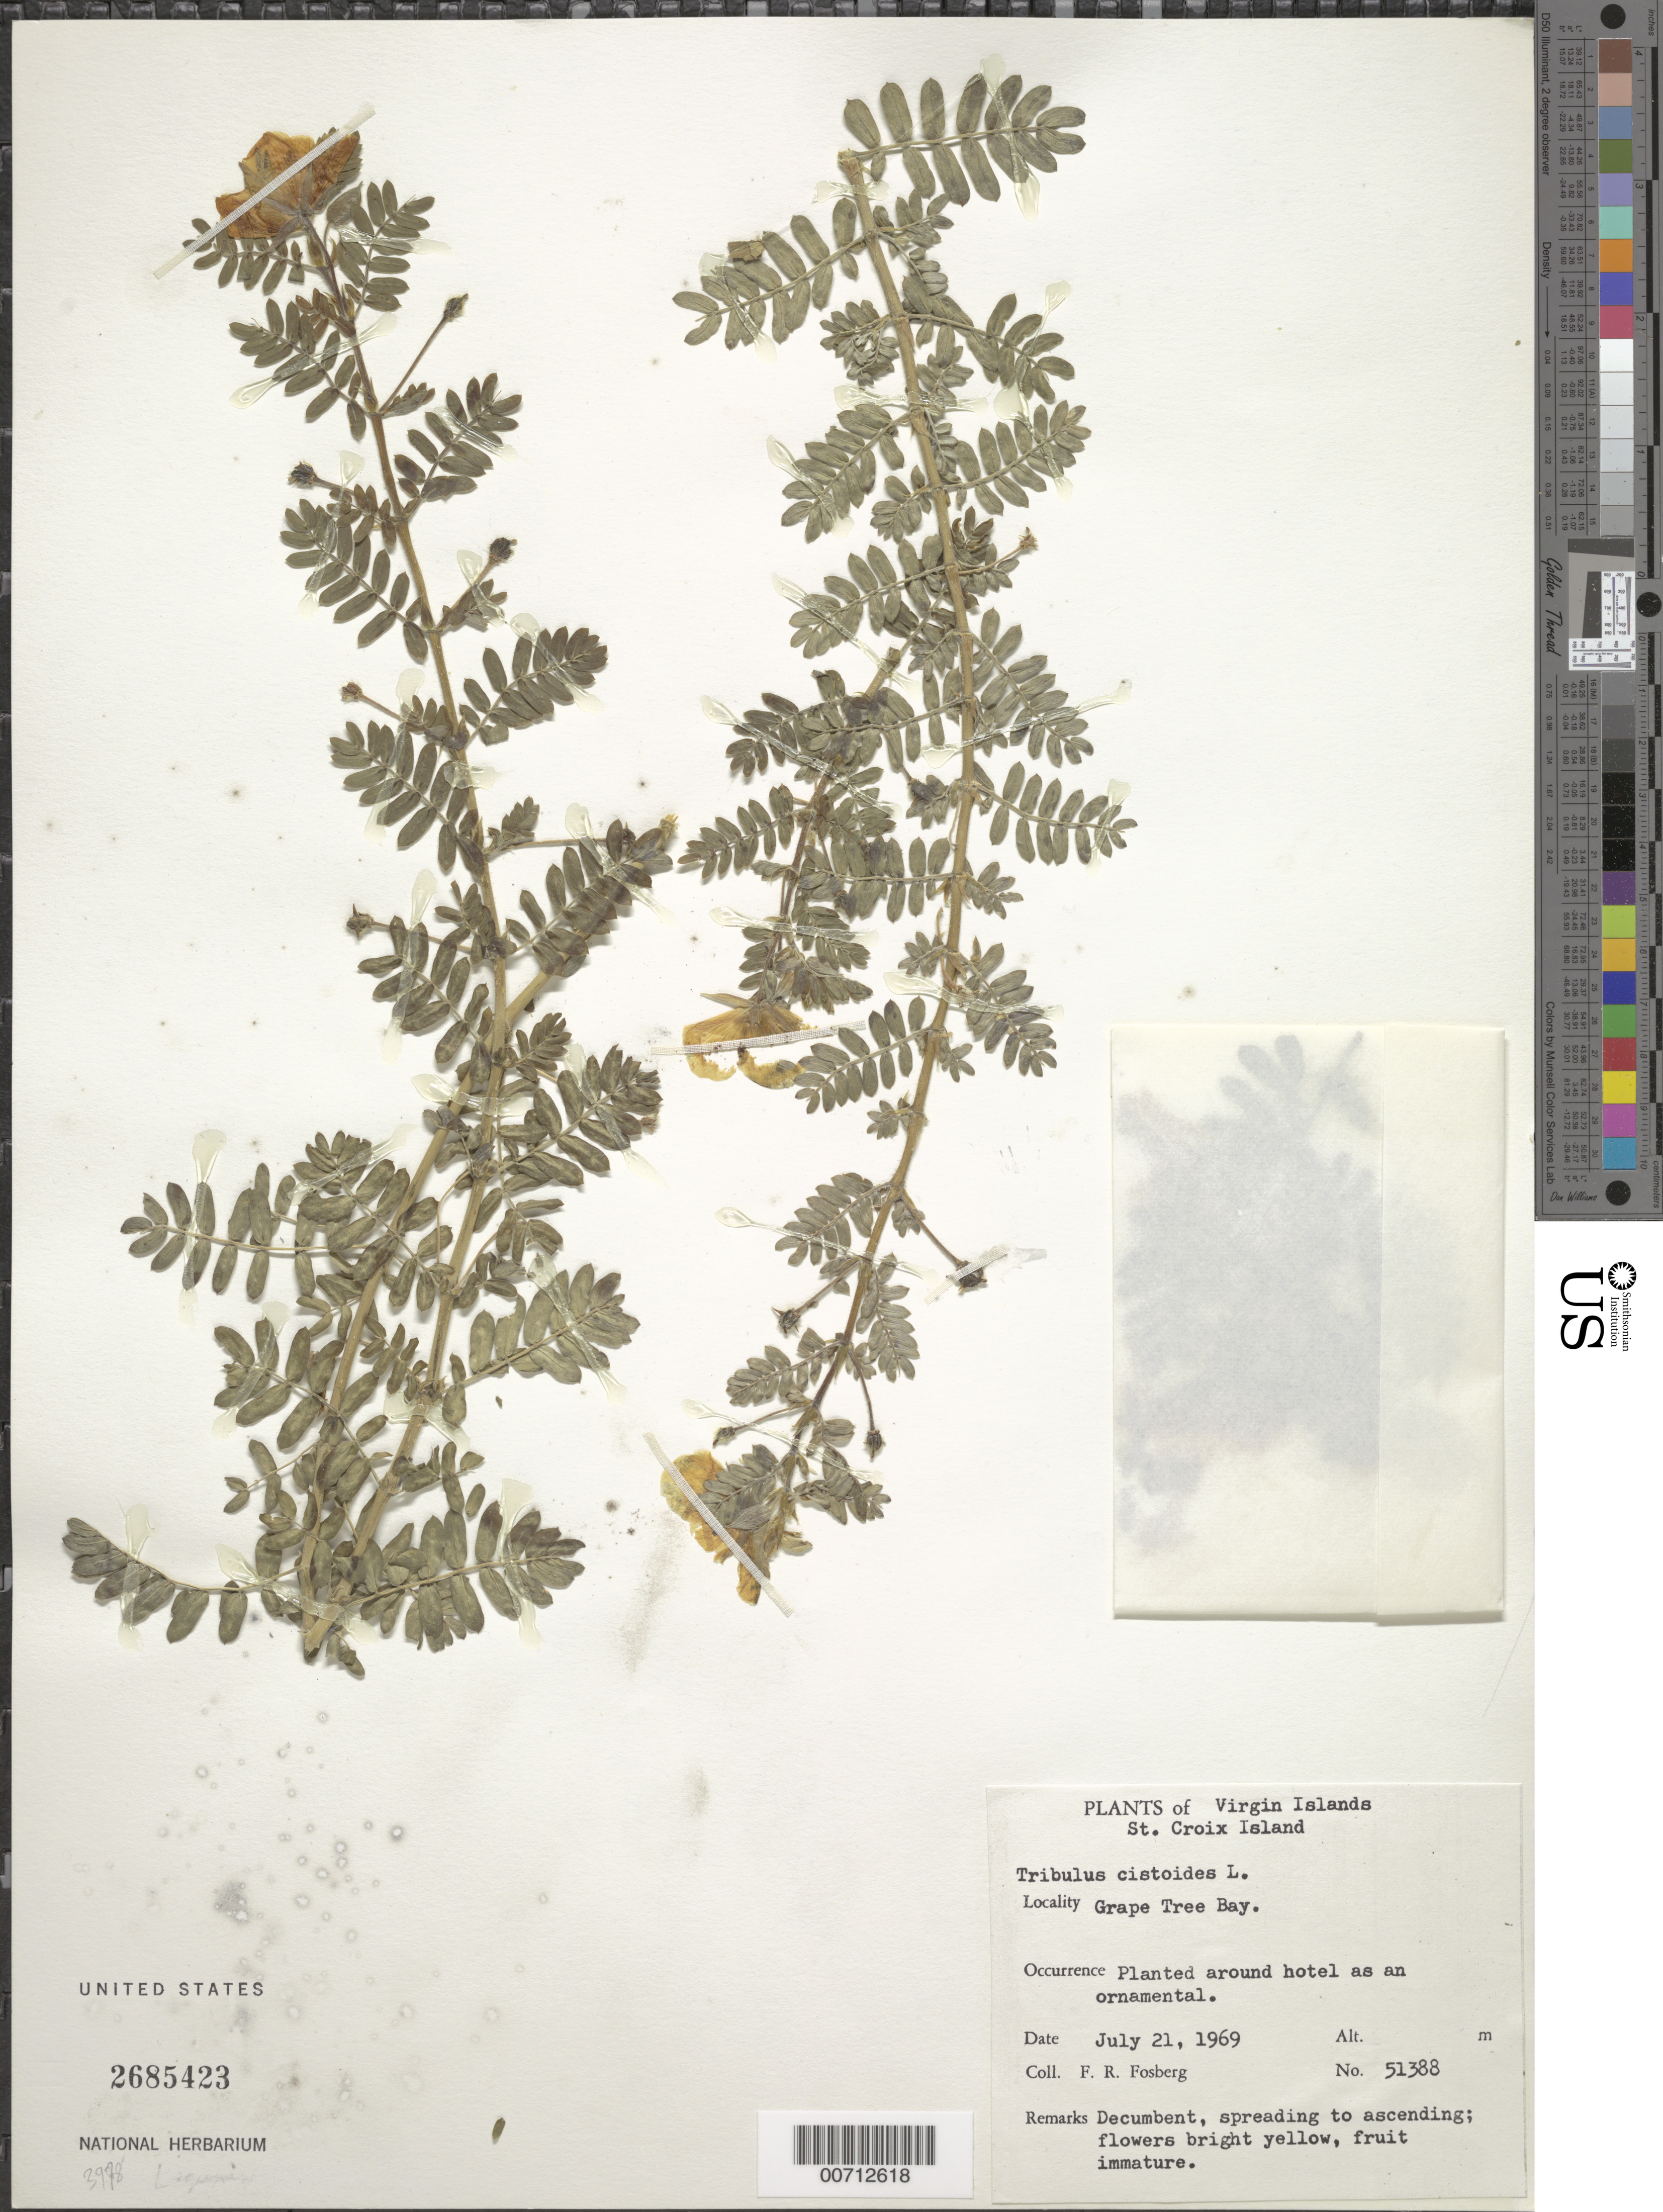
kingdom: Plantae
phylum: Tracheophyta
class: Magnoliopsida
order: Zygophyllales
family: Zygophyllaceae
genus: Tribulus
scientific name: Tribulus cistoides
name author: L.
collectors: F. R. Fosberg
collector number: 51388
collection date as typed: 21 Jul 1969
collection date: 1969-07-21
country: U.S. Virgin Islands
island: St. Croix Island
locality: Grape Tree Bay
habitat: Around hotel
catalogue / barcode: US 2685423